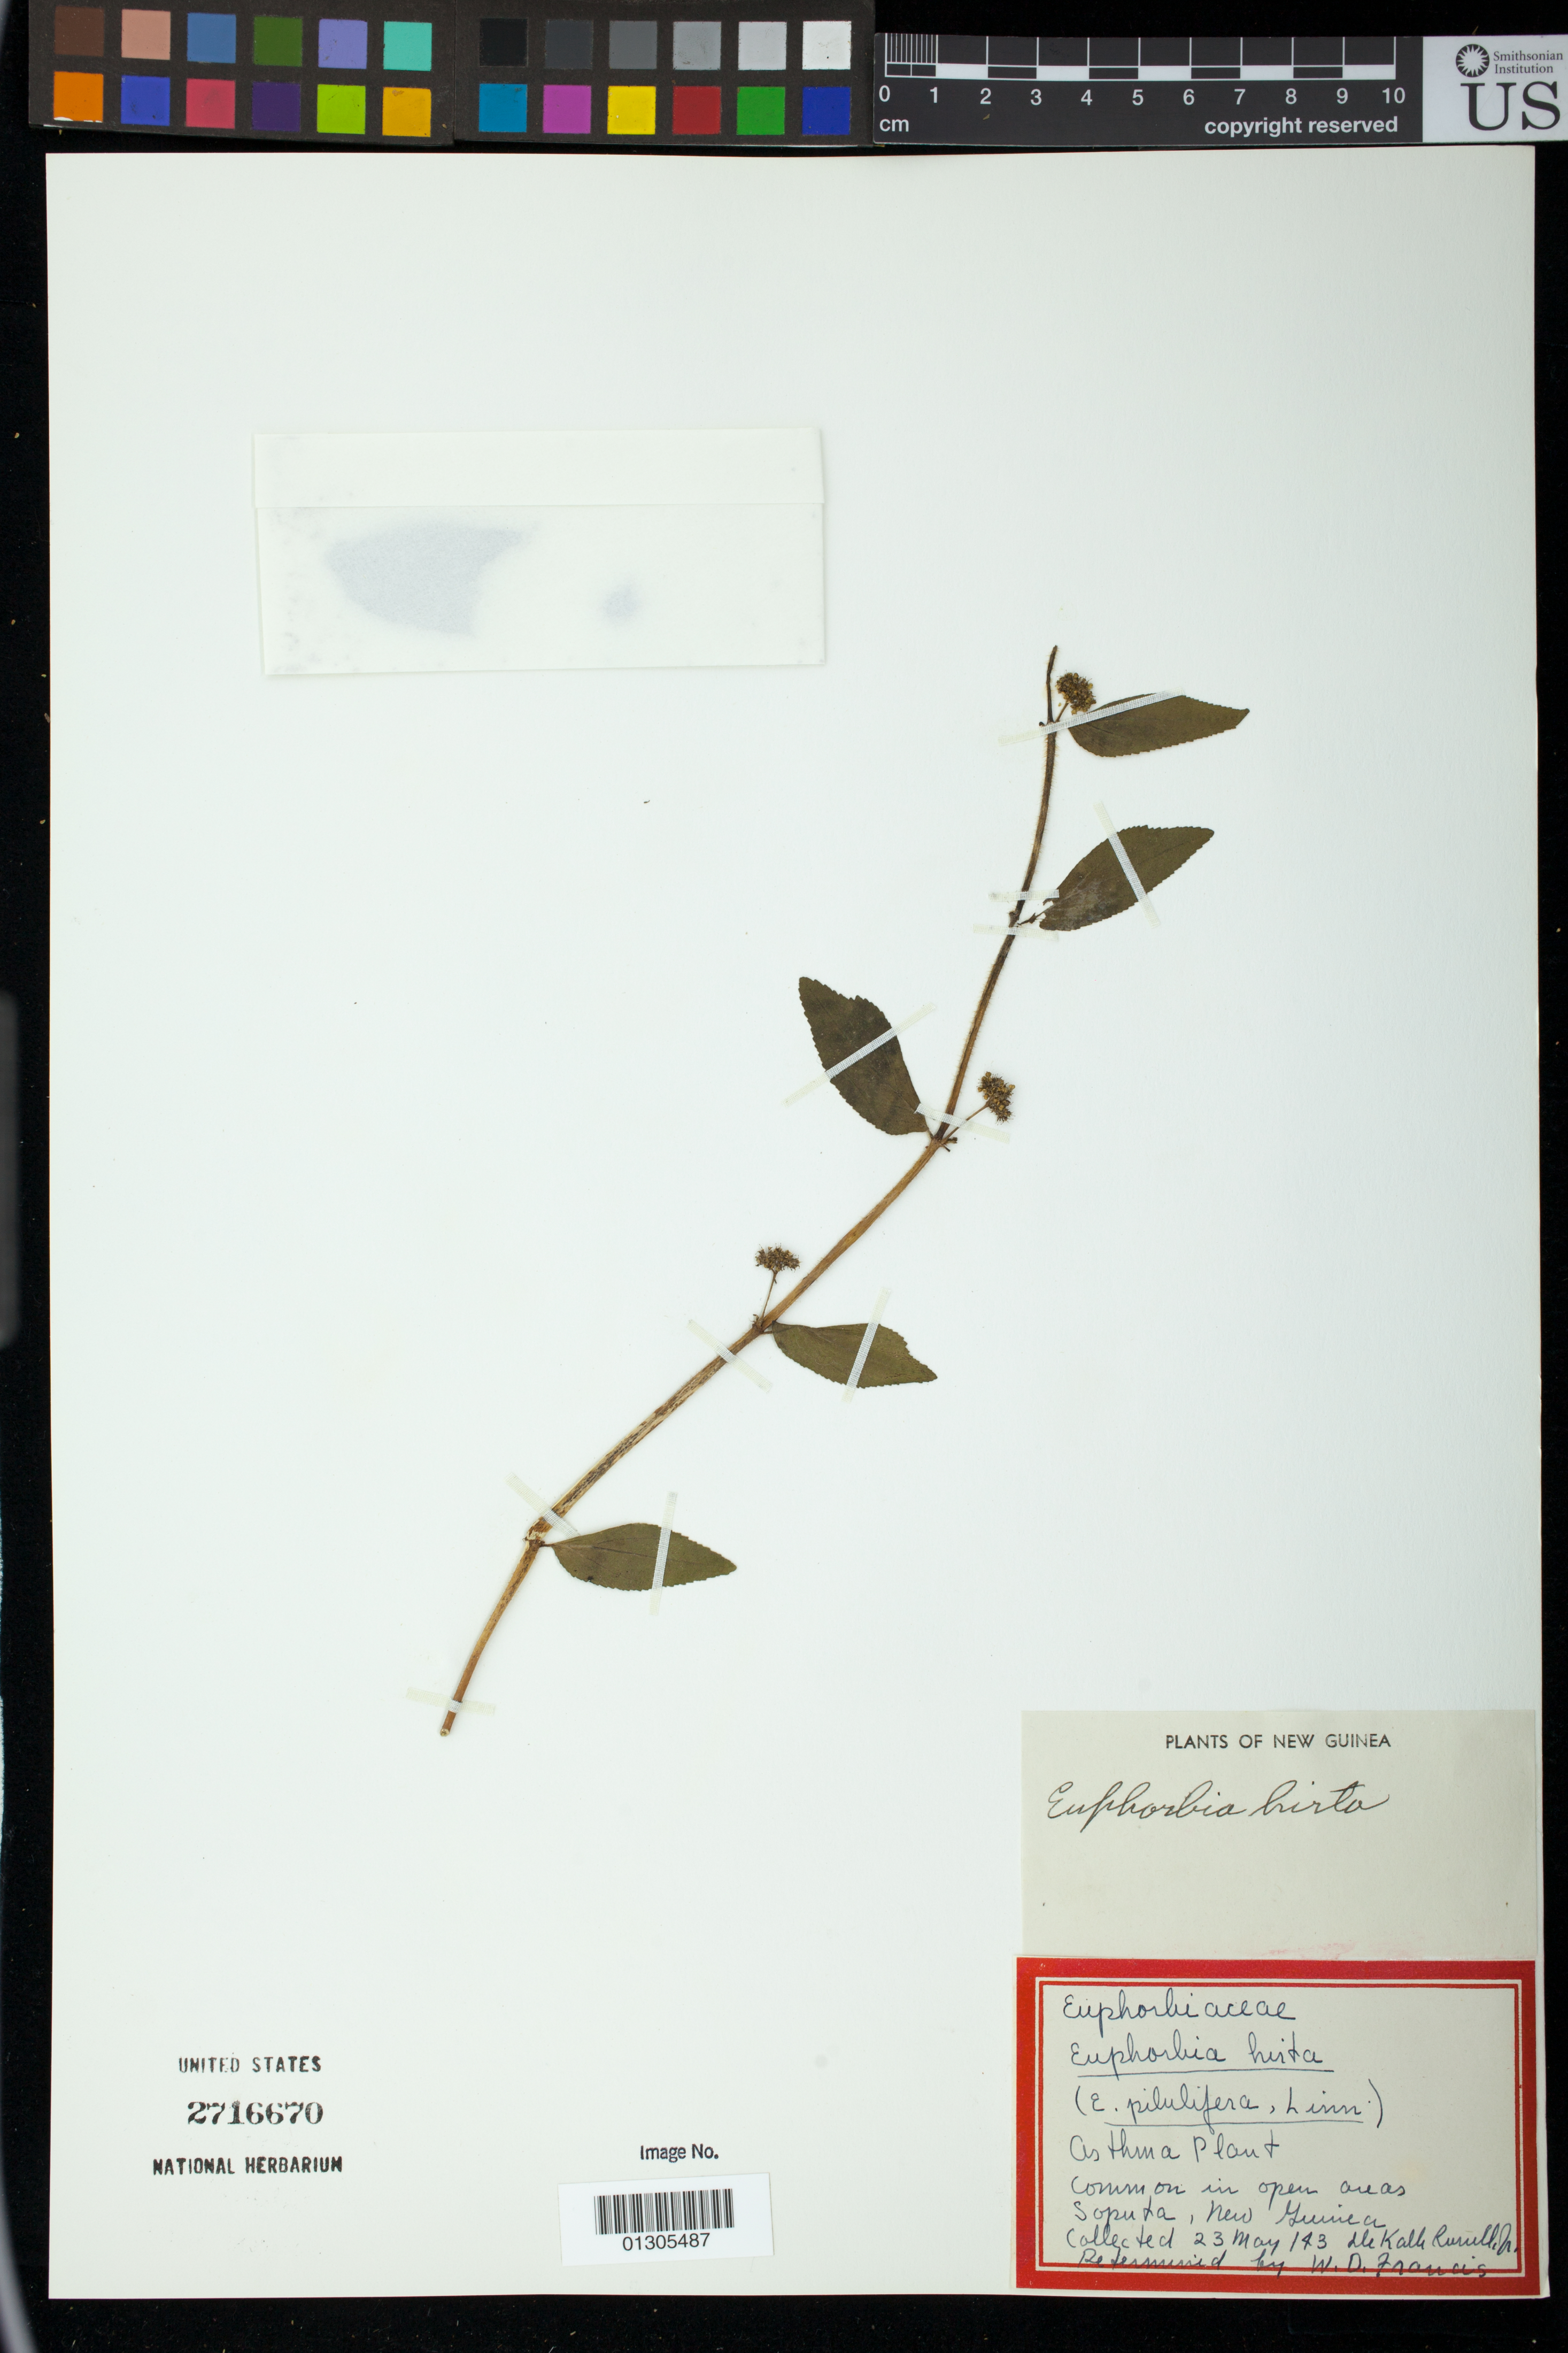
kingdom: Plantae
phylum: Tracheophyta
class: Magnoliopsida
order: Malpighiales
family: Euphorbiaceae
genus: Euphorbia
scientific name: Euphorbia hirta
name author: L.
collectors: D. K. Russell Jr.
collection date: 1943-05-23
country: Papua New Guinea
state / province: Northern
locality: Soputa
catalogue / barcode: US 2716670